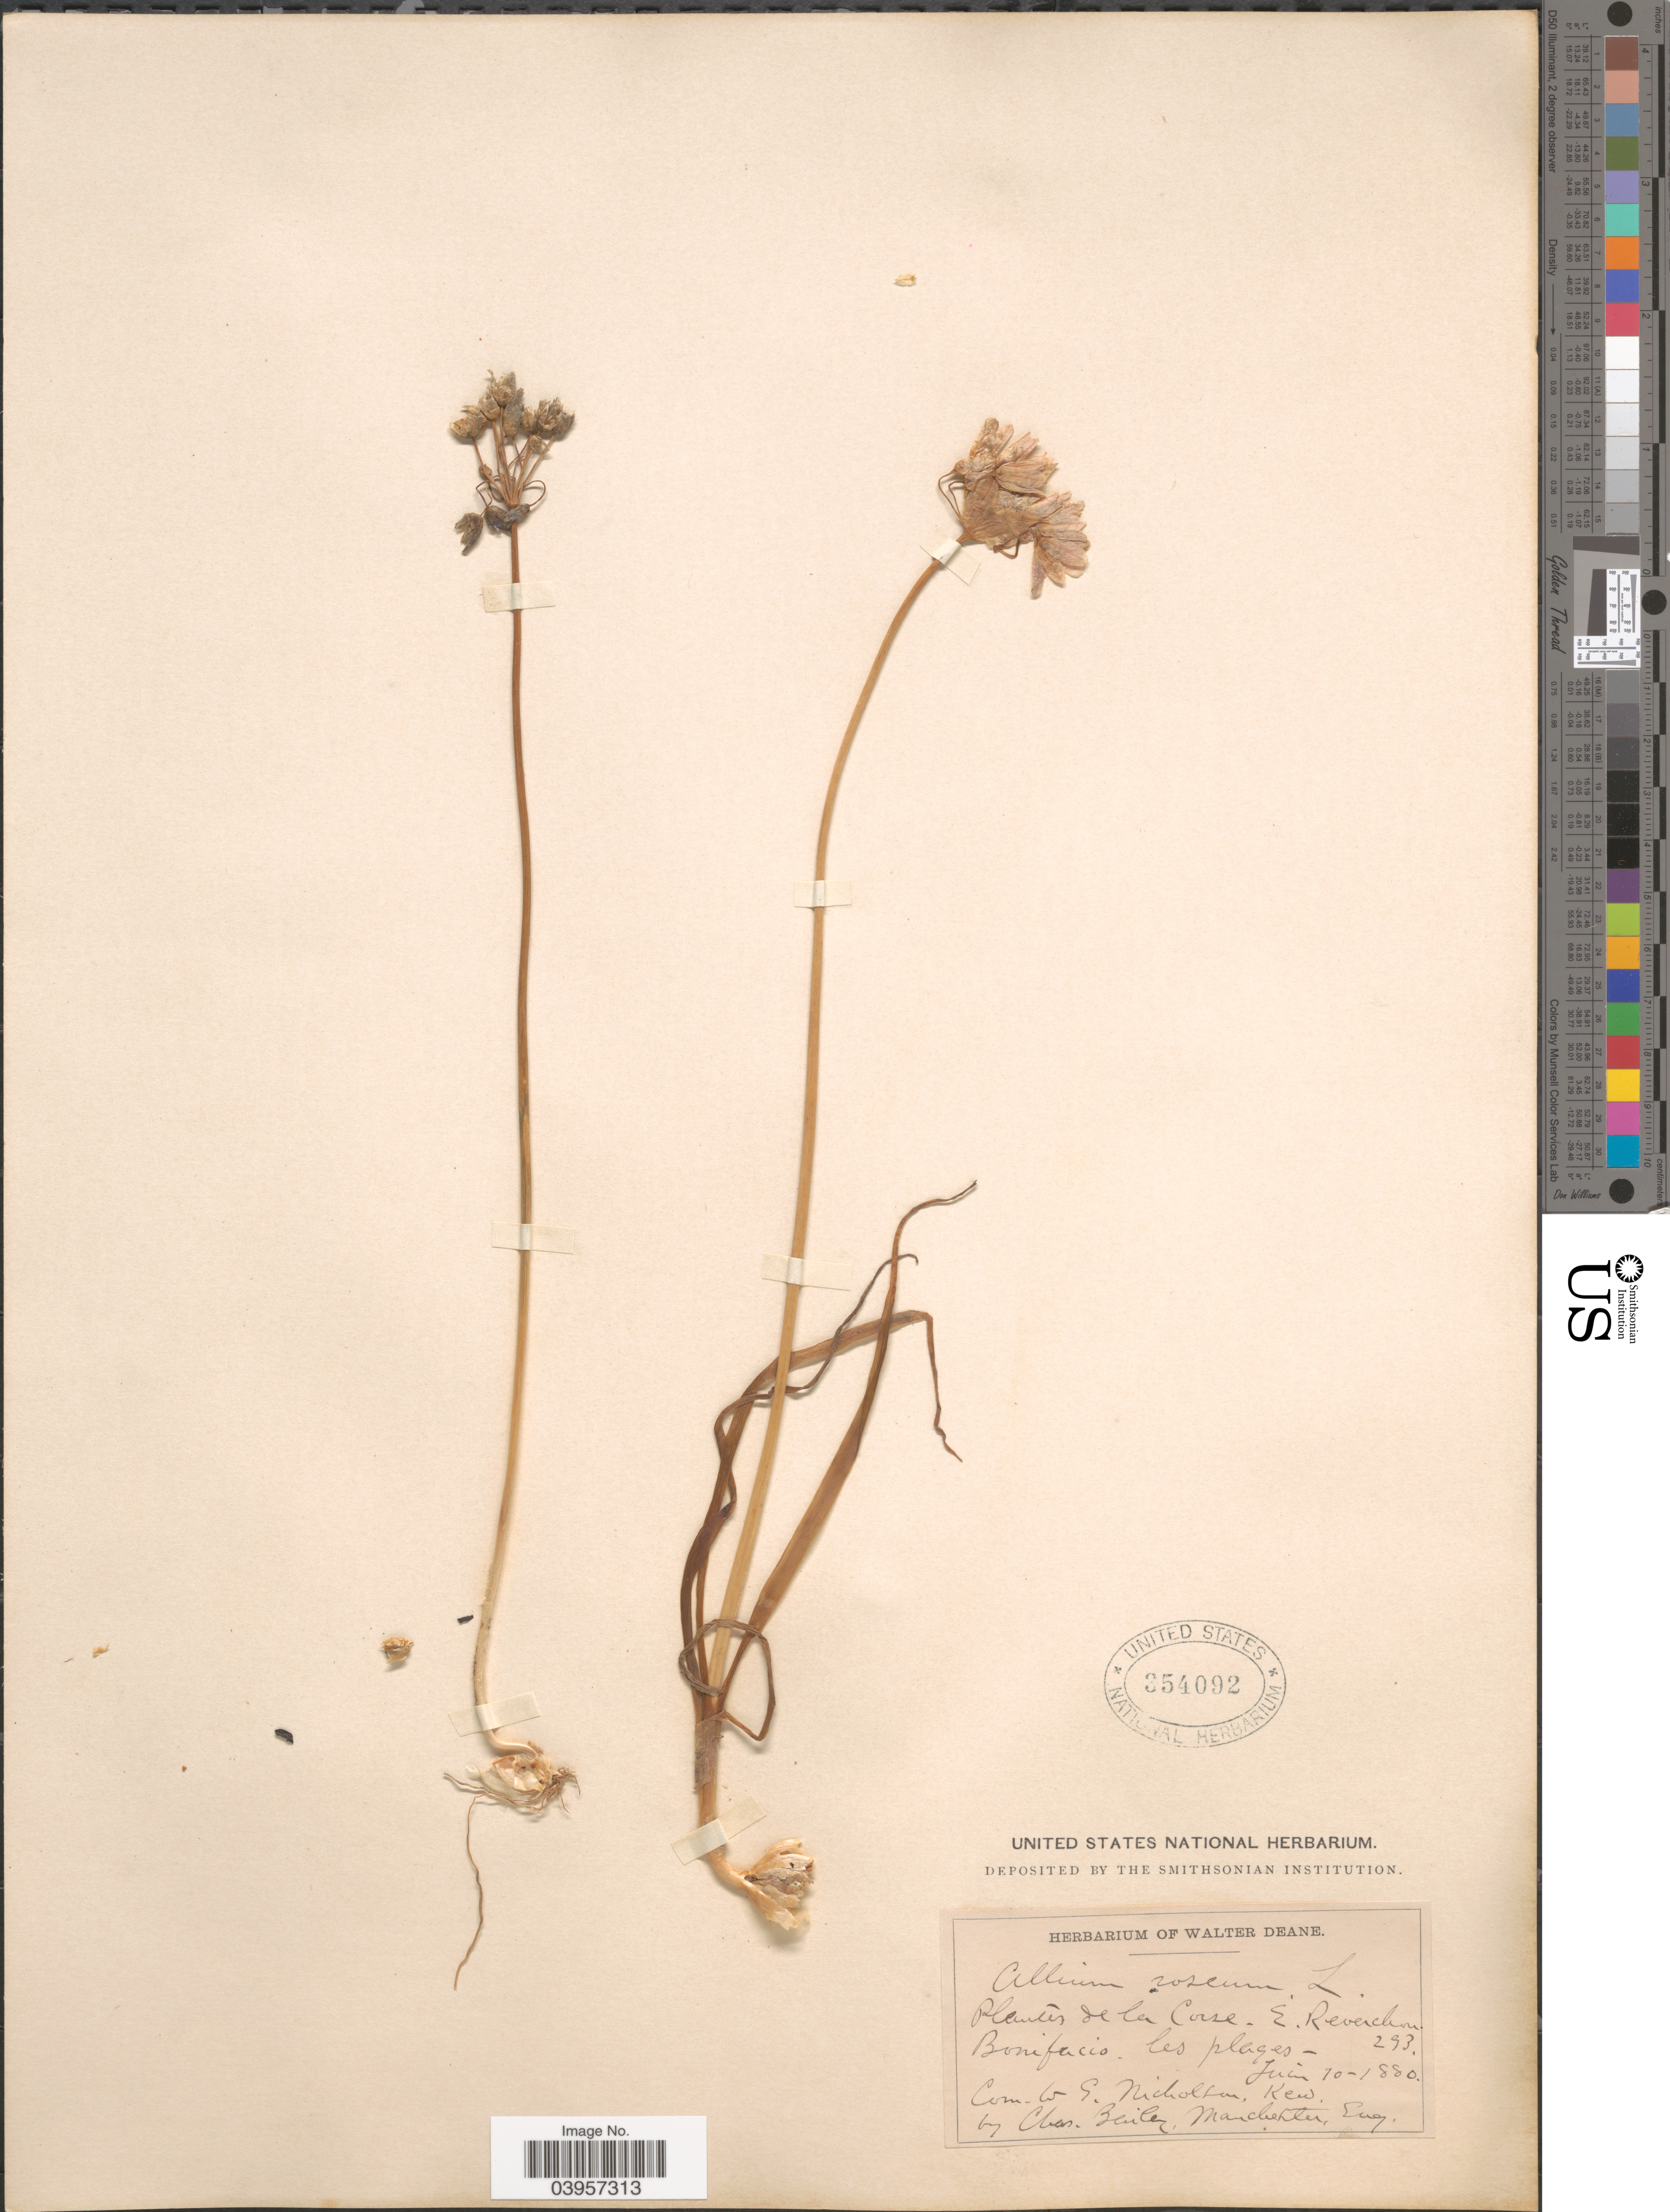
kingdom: Plantae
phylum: Tracheophyta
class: Liliopsida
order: Asparagales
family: Amaryllidaceae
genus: Allium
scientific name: Allium roseum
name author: L.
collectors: E. Reverchon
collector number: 293?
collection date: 1880-06-10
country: France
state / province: Corsica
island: Corse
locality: Bonifacio. Les plages.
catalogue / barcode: US 354092